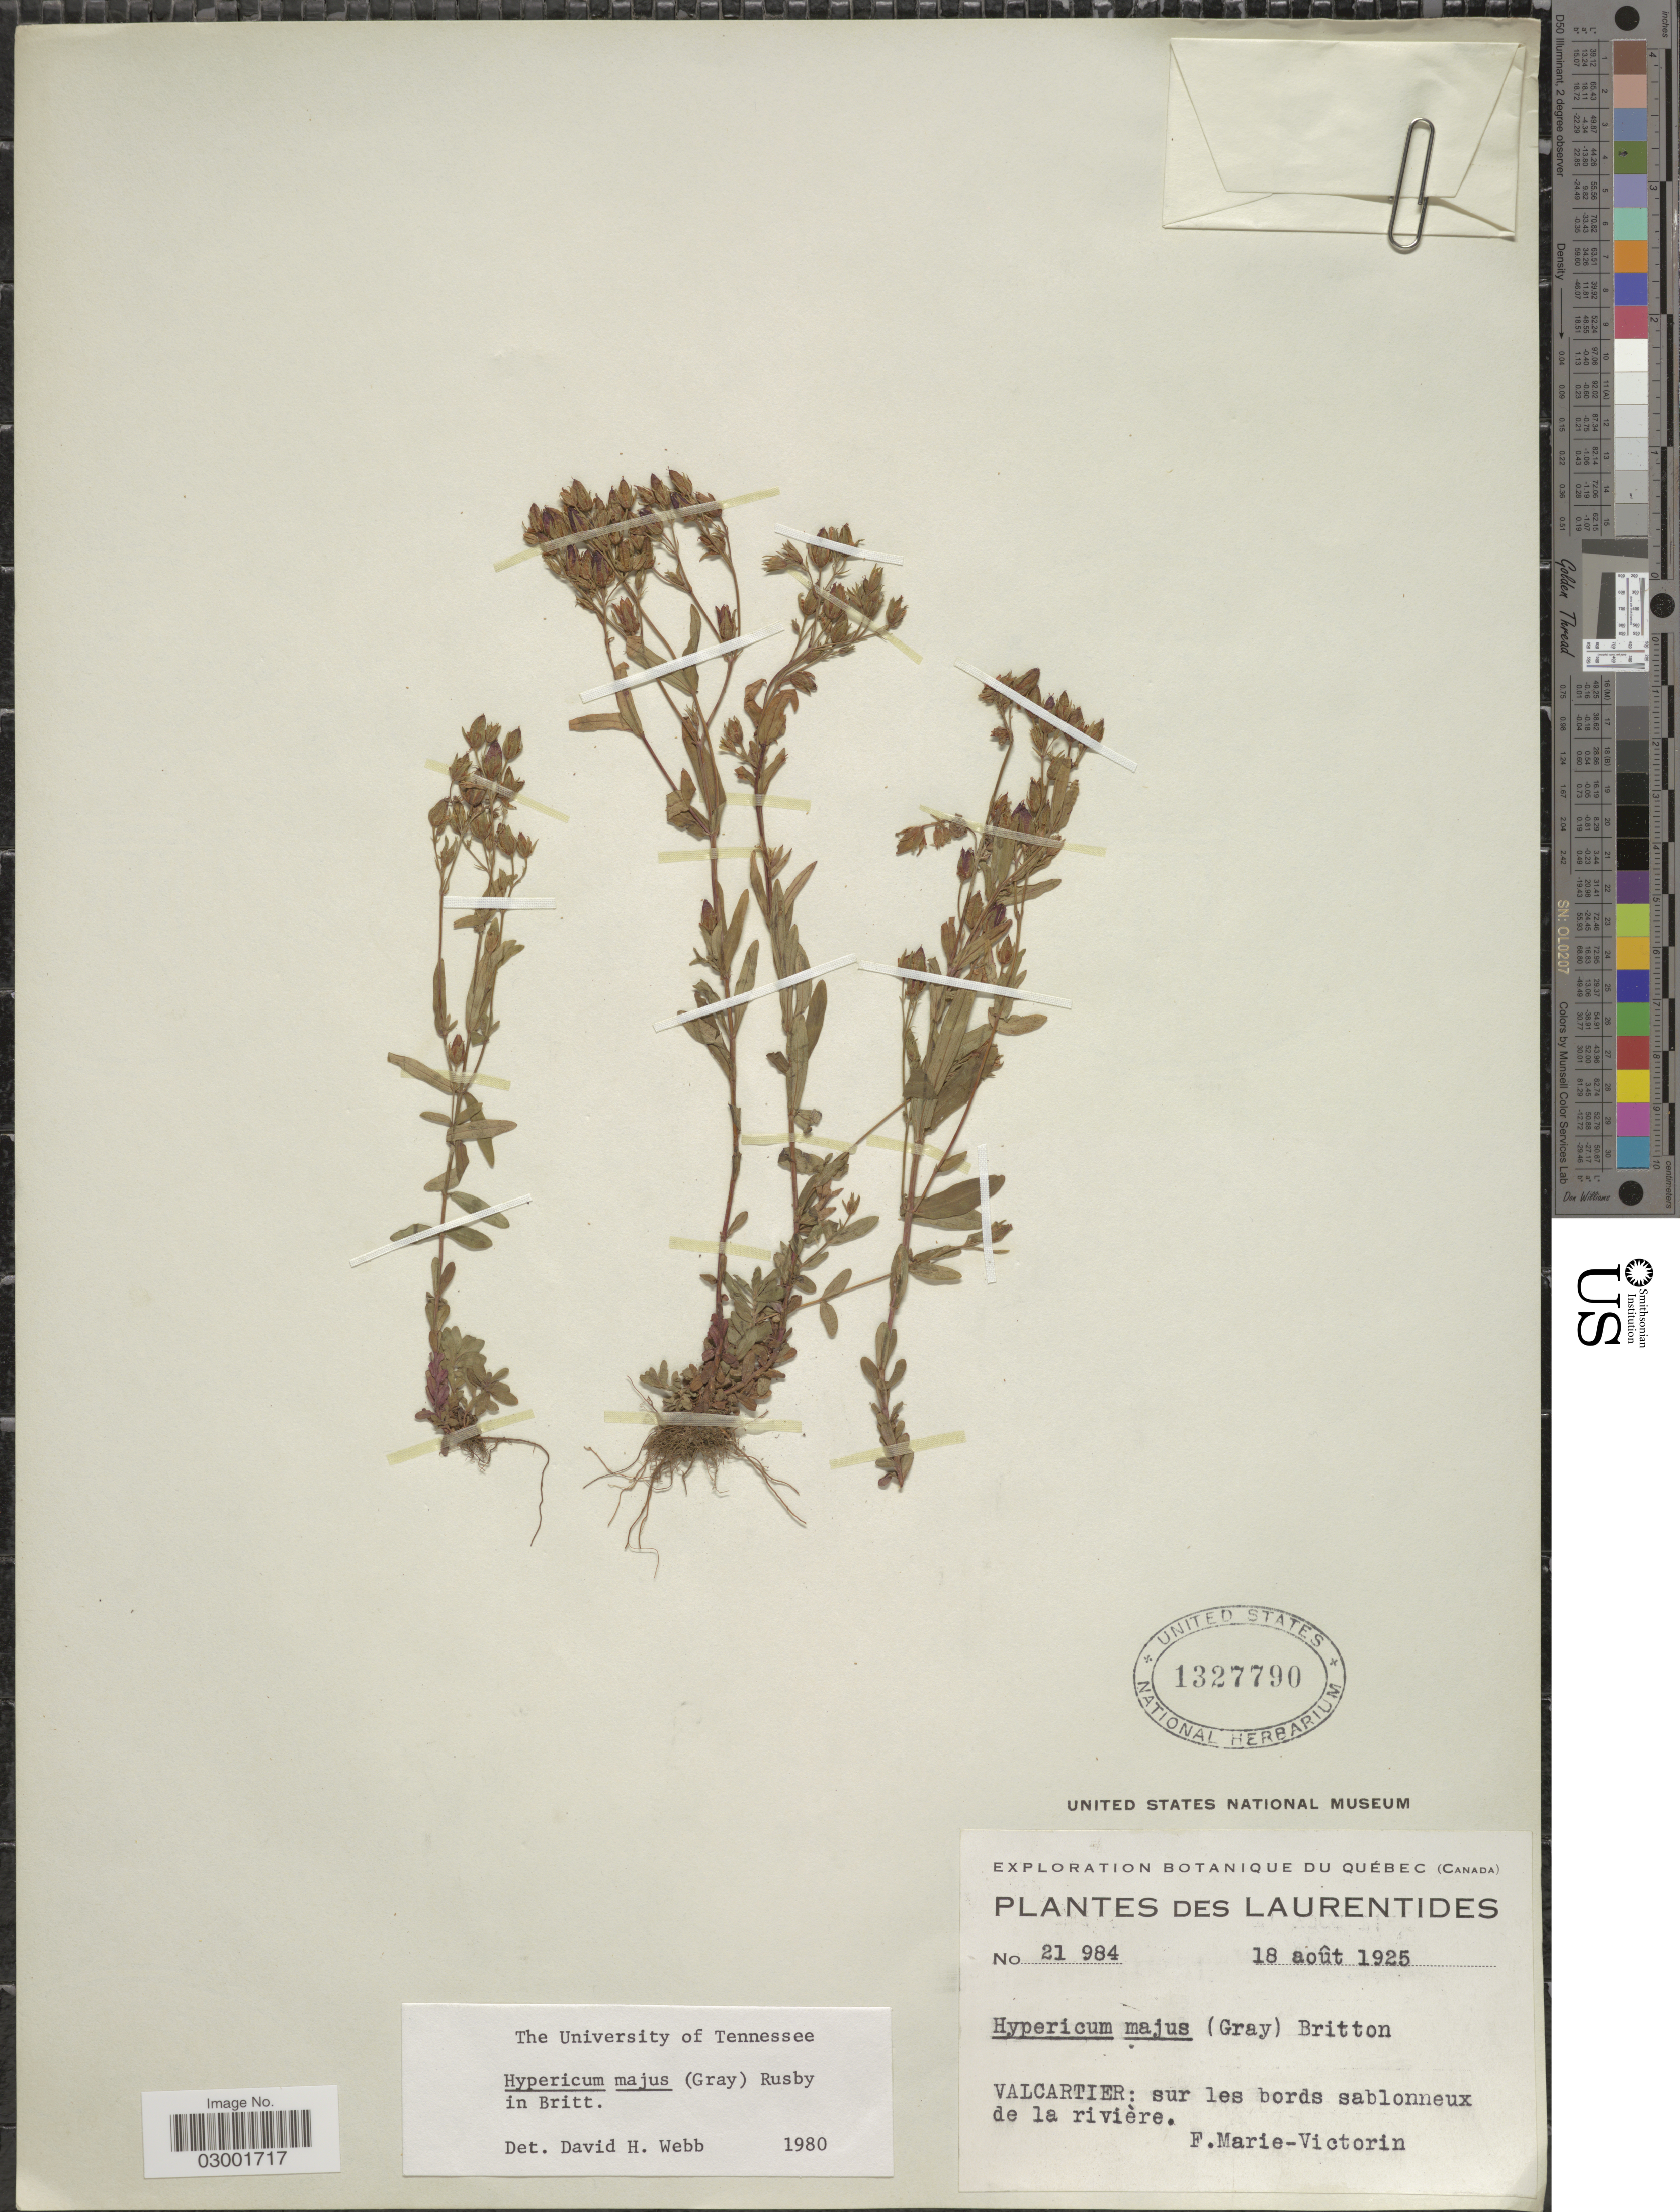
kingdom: Plantae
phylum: Tracheophyta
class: Magnoliopsida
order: Malpighiales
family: Hypericaceae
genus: Hypericum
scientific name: Hypericum majus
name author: (A. Gray) Britton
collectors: F. Marie-Victorin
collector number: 21984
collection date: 1925-08-18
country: Canada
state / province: Quebec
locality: Laurentides. Valcartier: sur les bords sablonneux de la rivière.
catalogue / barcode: US 1327790